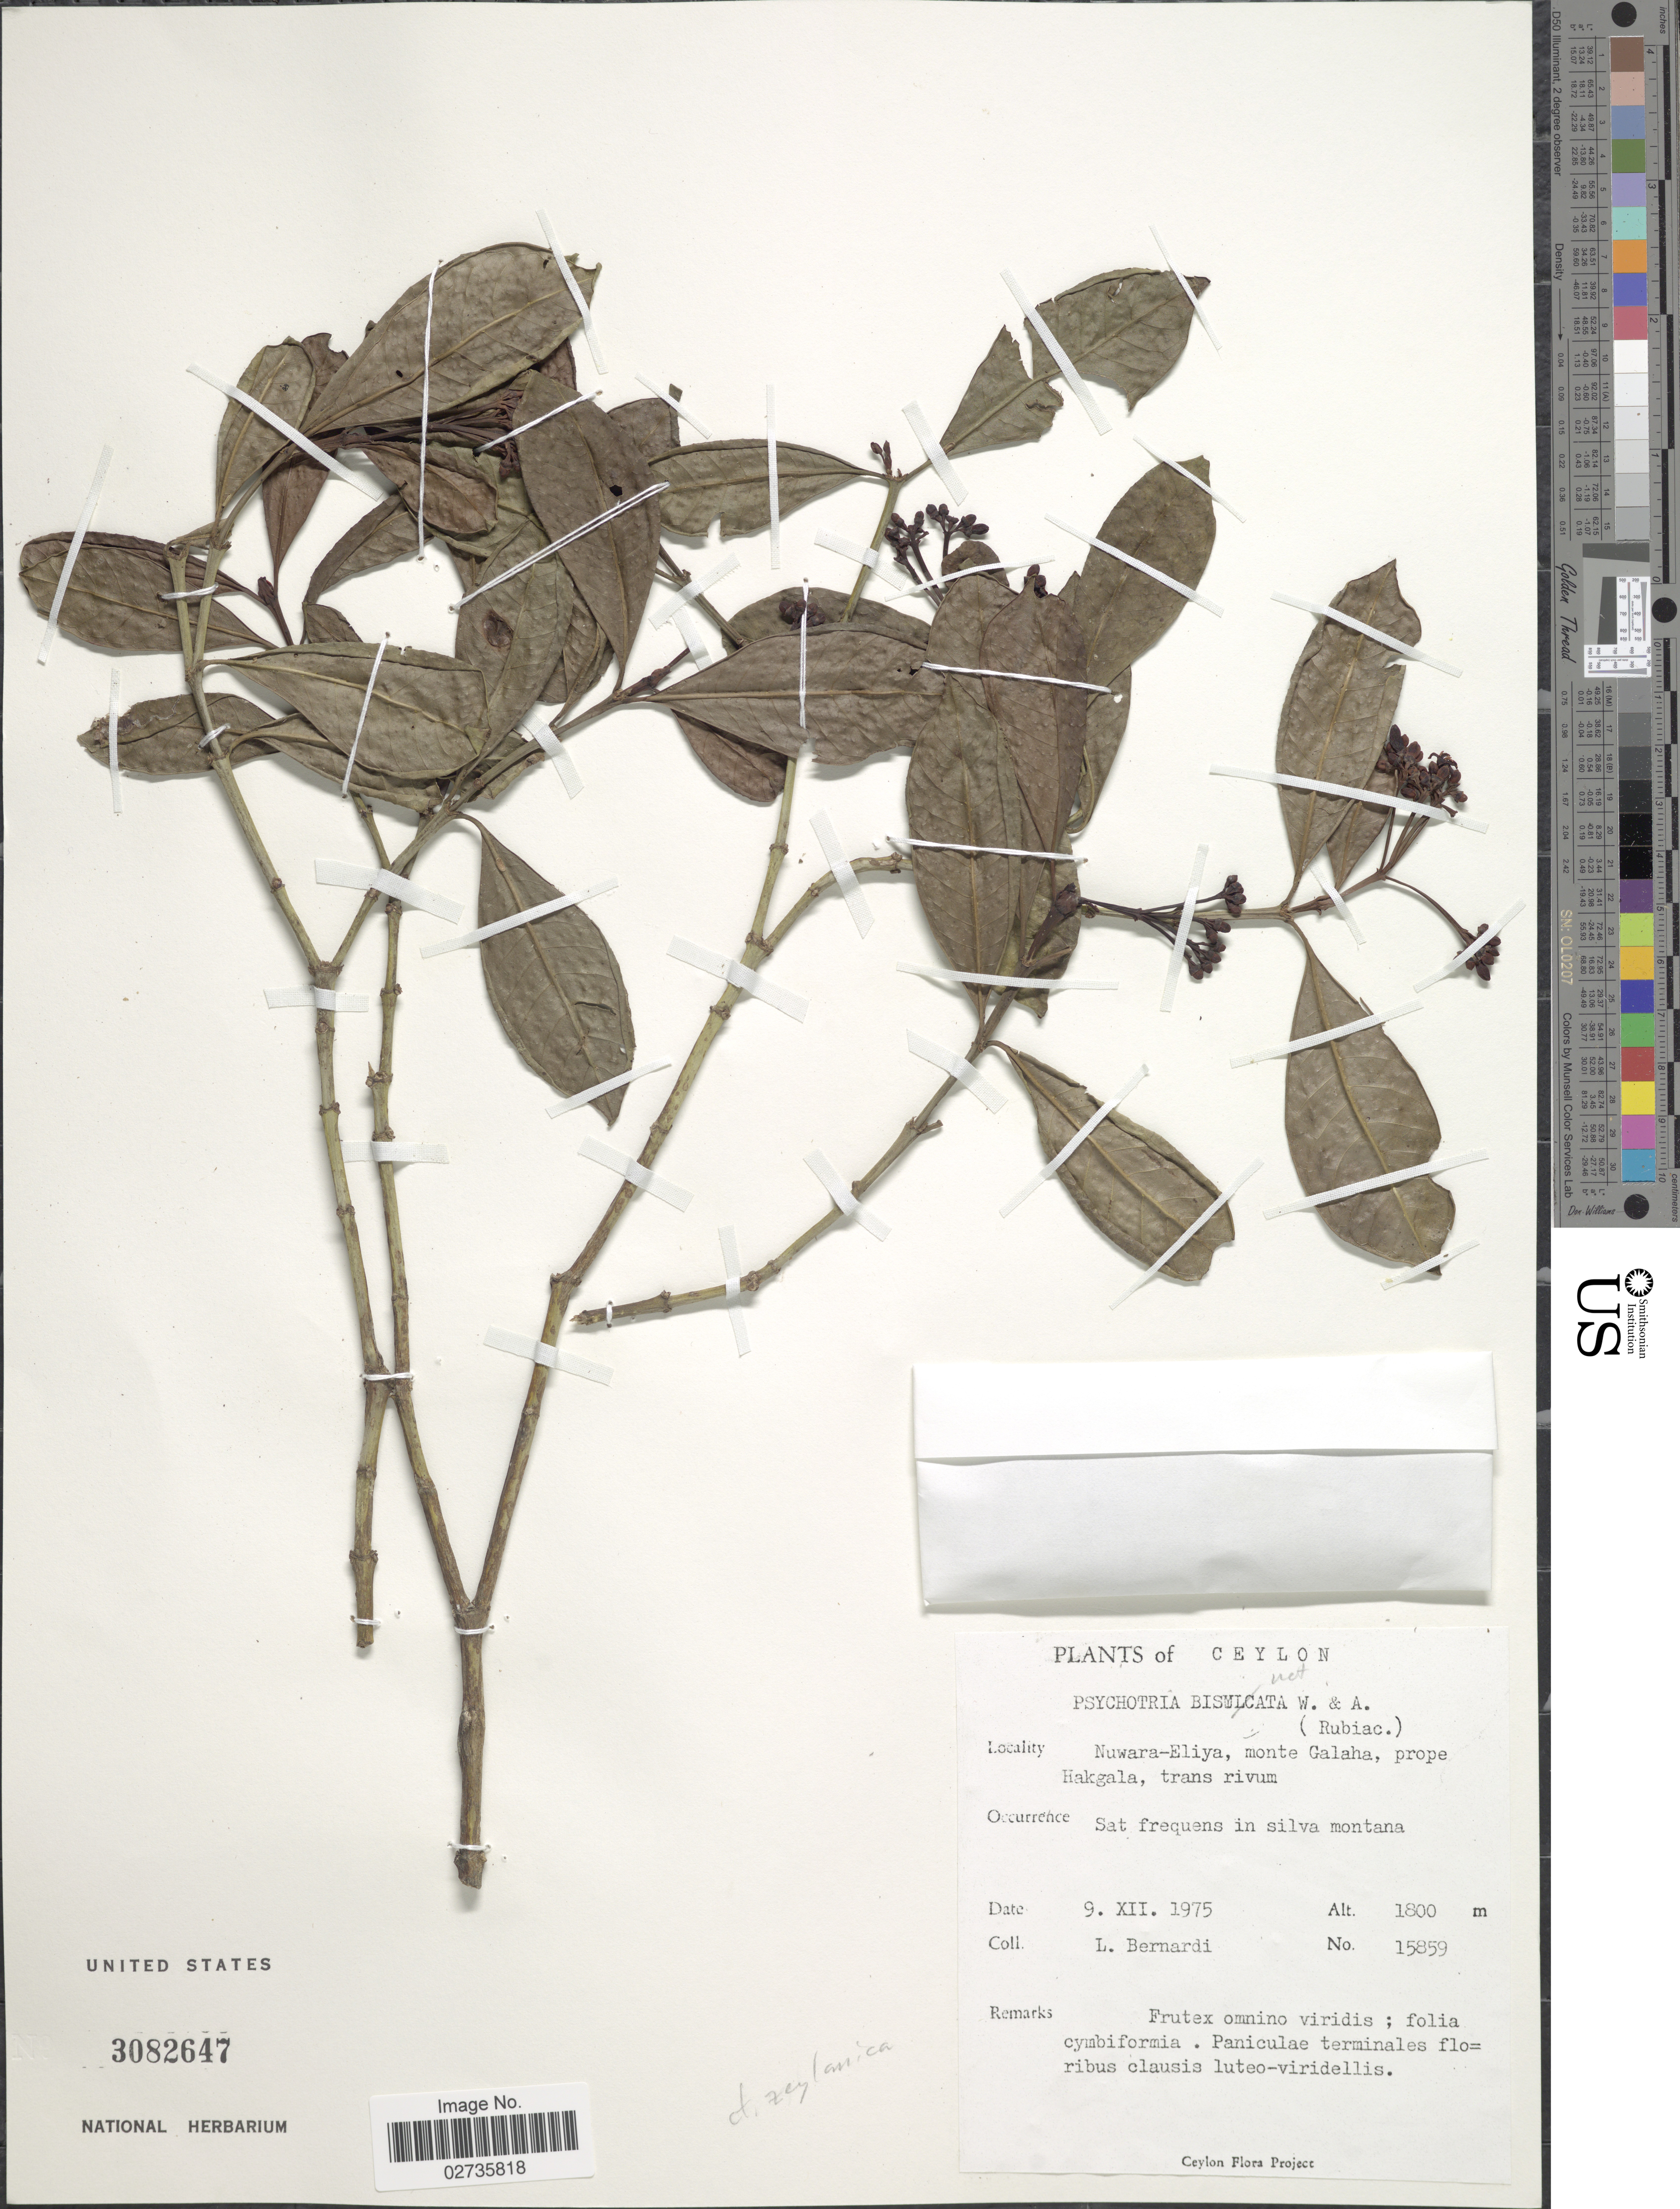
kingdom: Plantae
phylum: Tracheophyta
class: Magnoliopsida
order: Gentianales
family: Rubiaceae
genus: Psychotria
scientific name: Psychotria zeylanica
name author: Sohmer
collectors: L. Bernardi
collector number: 15859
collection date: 1975-12-09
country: Sri Lanka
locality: Ceylon, Nuwara-Eliya, monte Galaha, prope Hakgala, trans rivum, Sat frequens in silva montana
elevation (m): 1800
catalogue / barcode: US 3082647